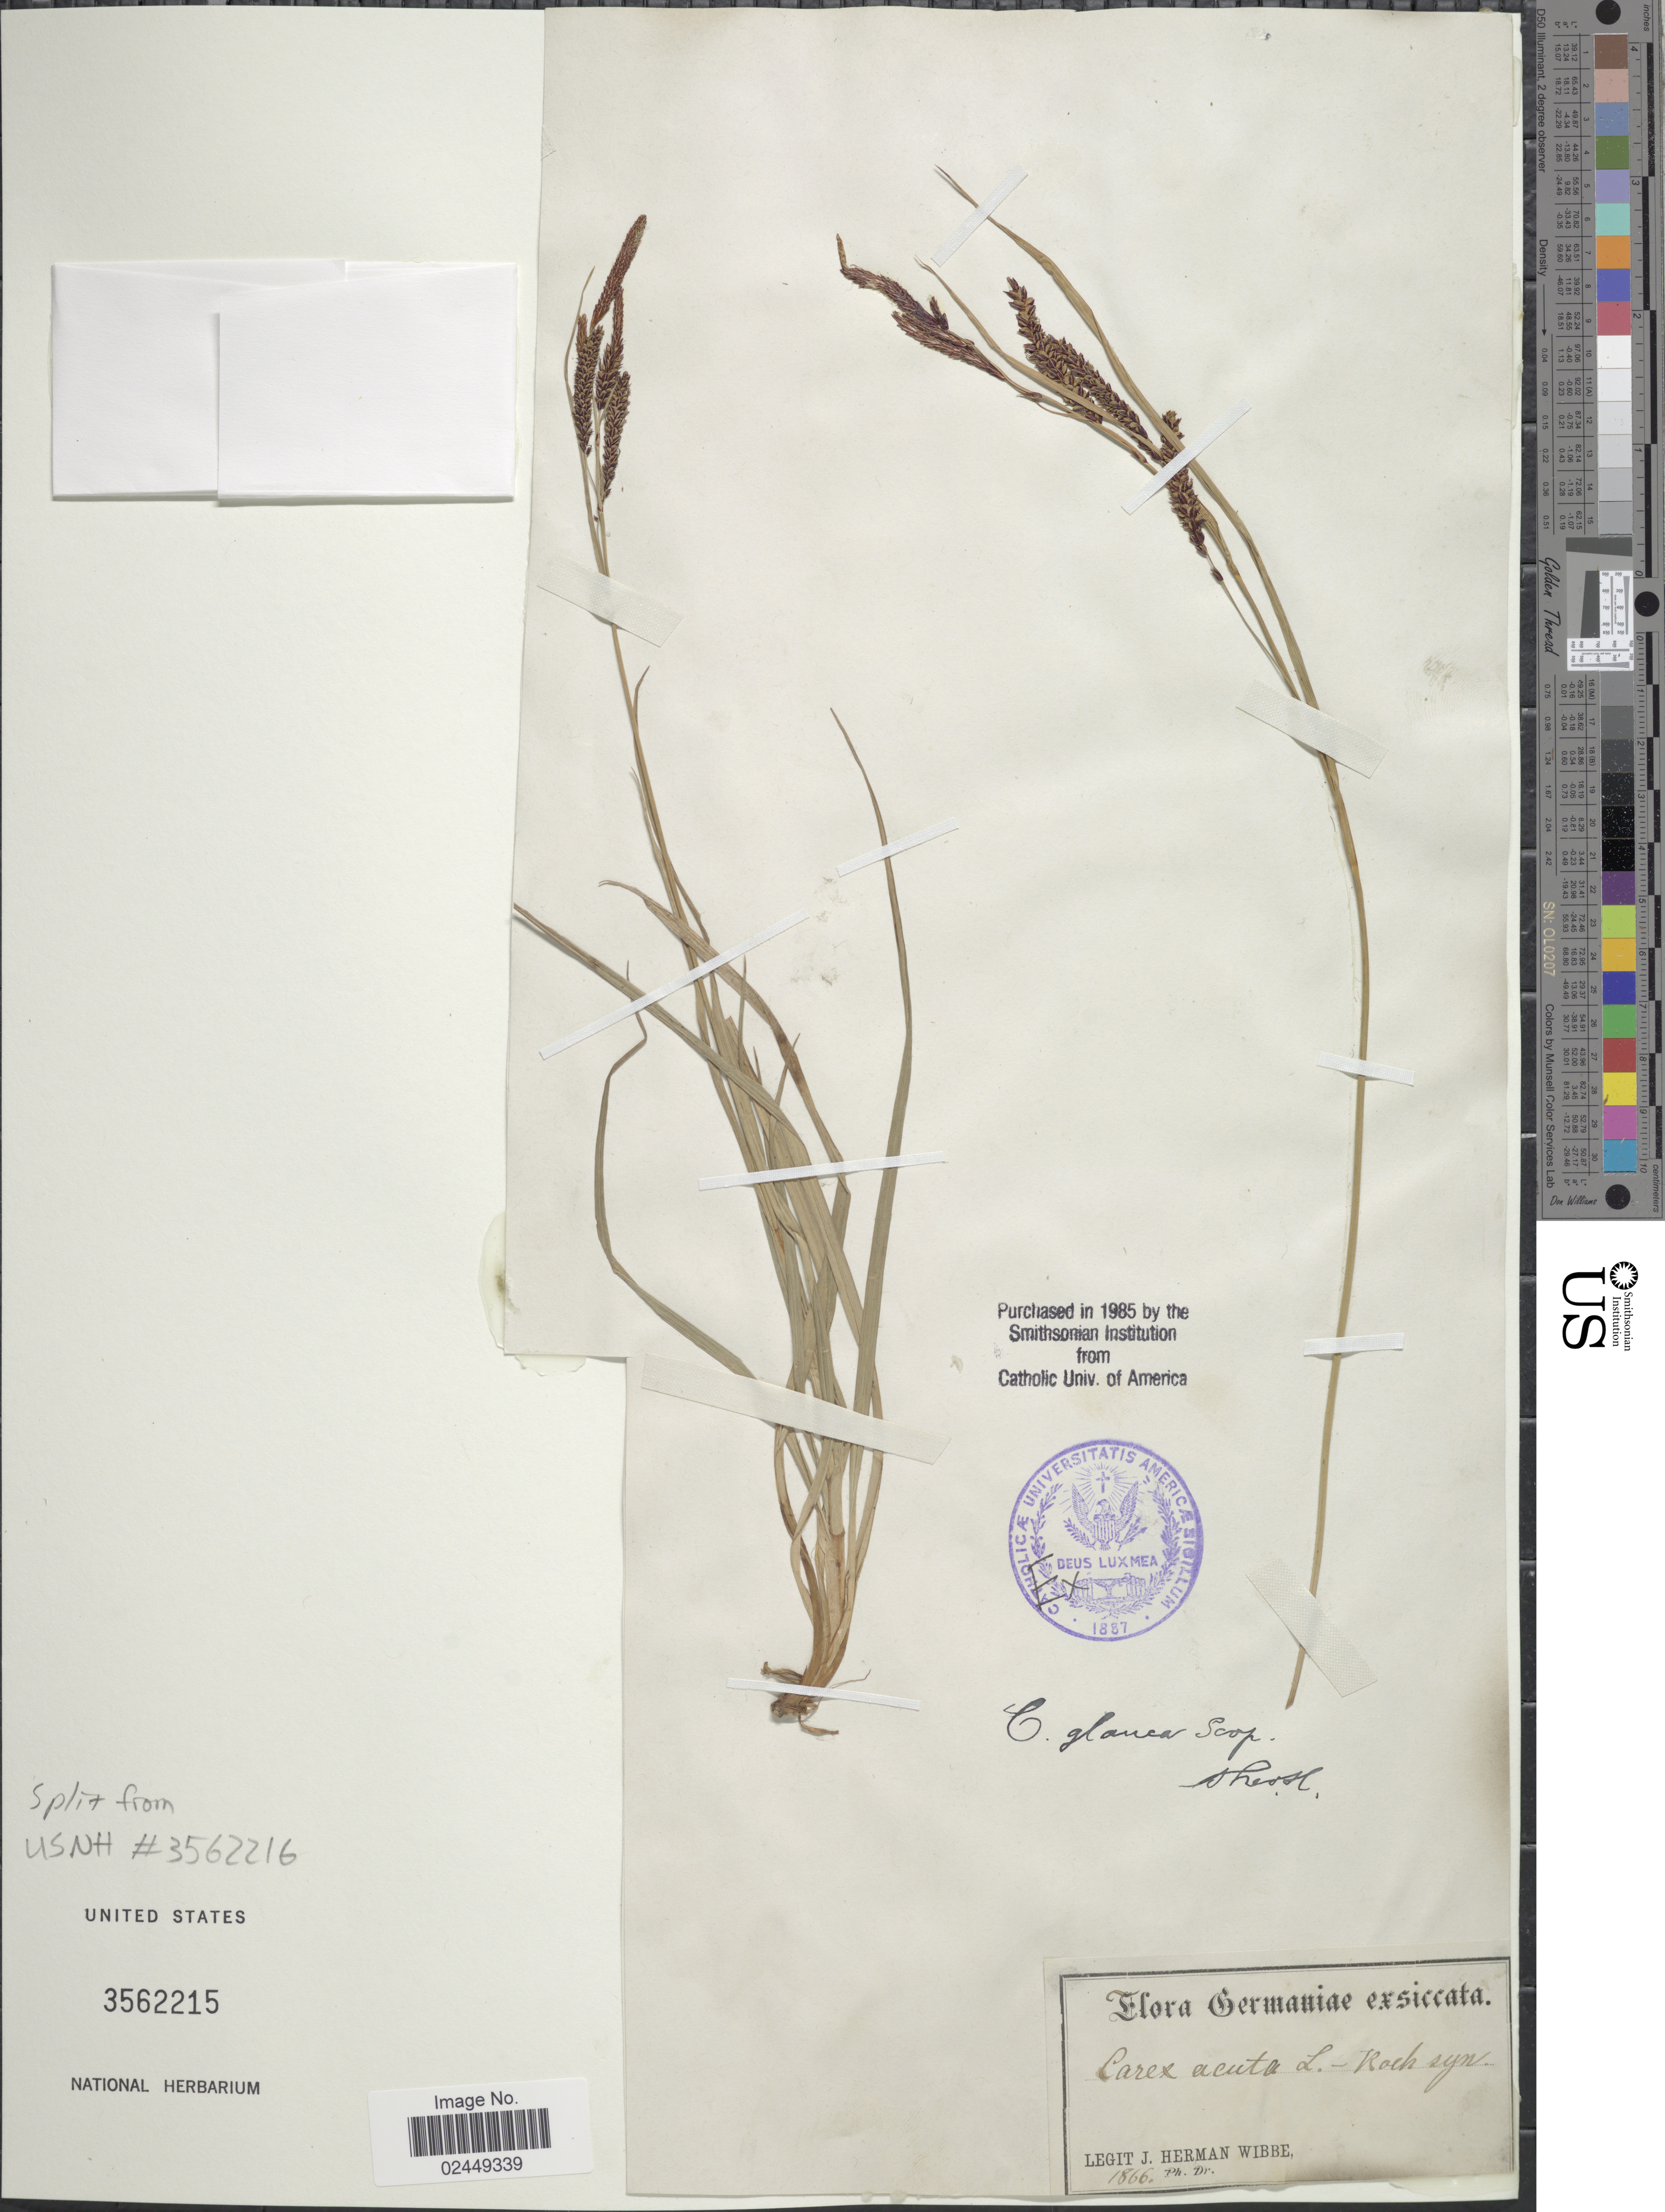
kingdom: Plantae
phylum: Tracheophyta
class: Liliopsida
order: Poales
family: Cyperaceae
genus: Carex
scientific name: Carex flacca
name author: Schreb.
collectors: J. Wibbe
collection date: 1866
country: Germany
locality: Germaniae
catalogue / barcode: US 3562215